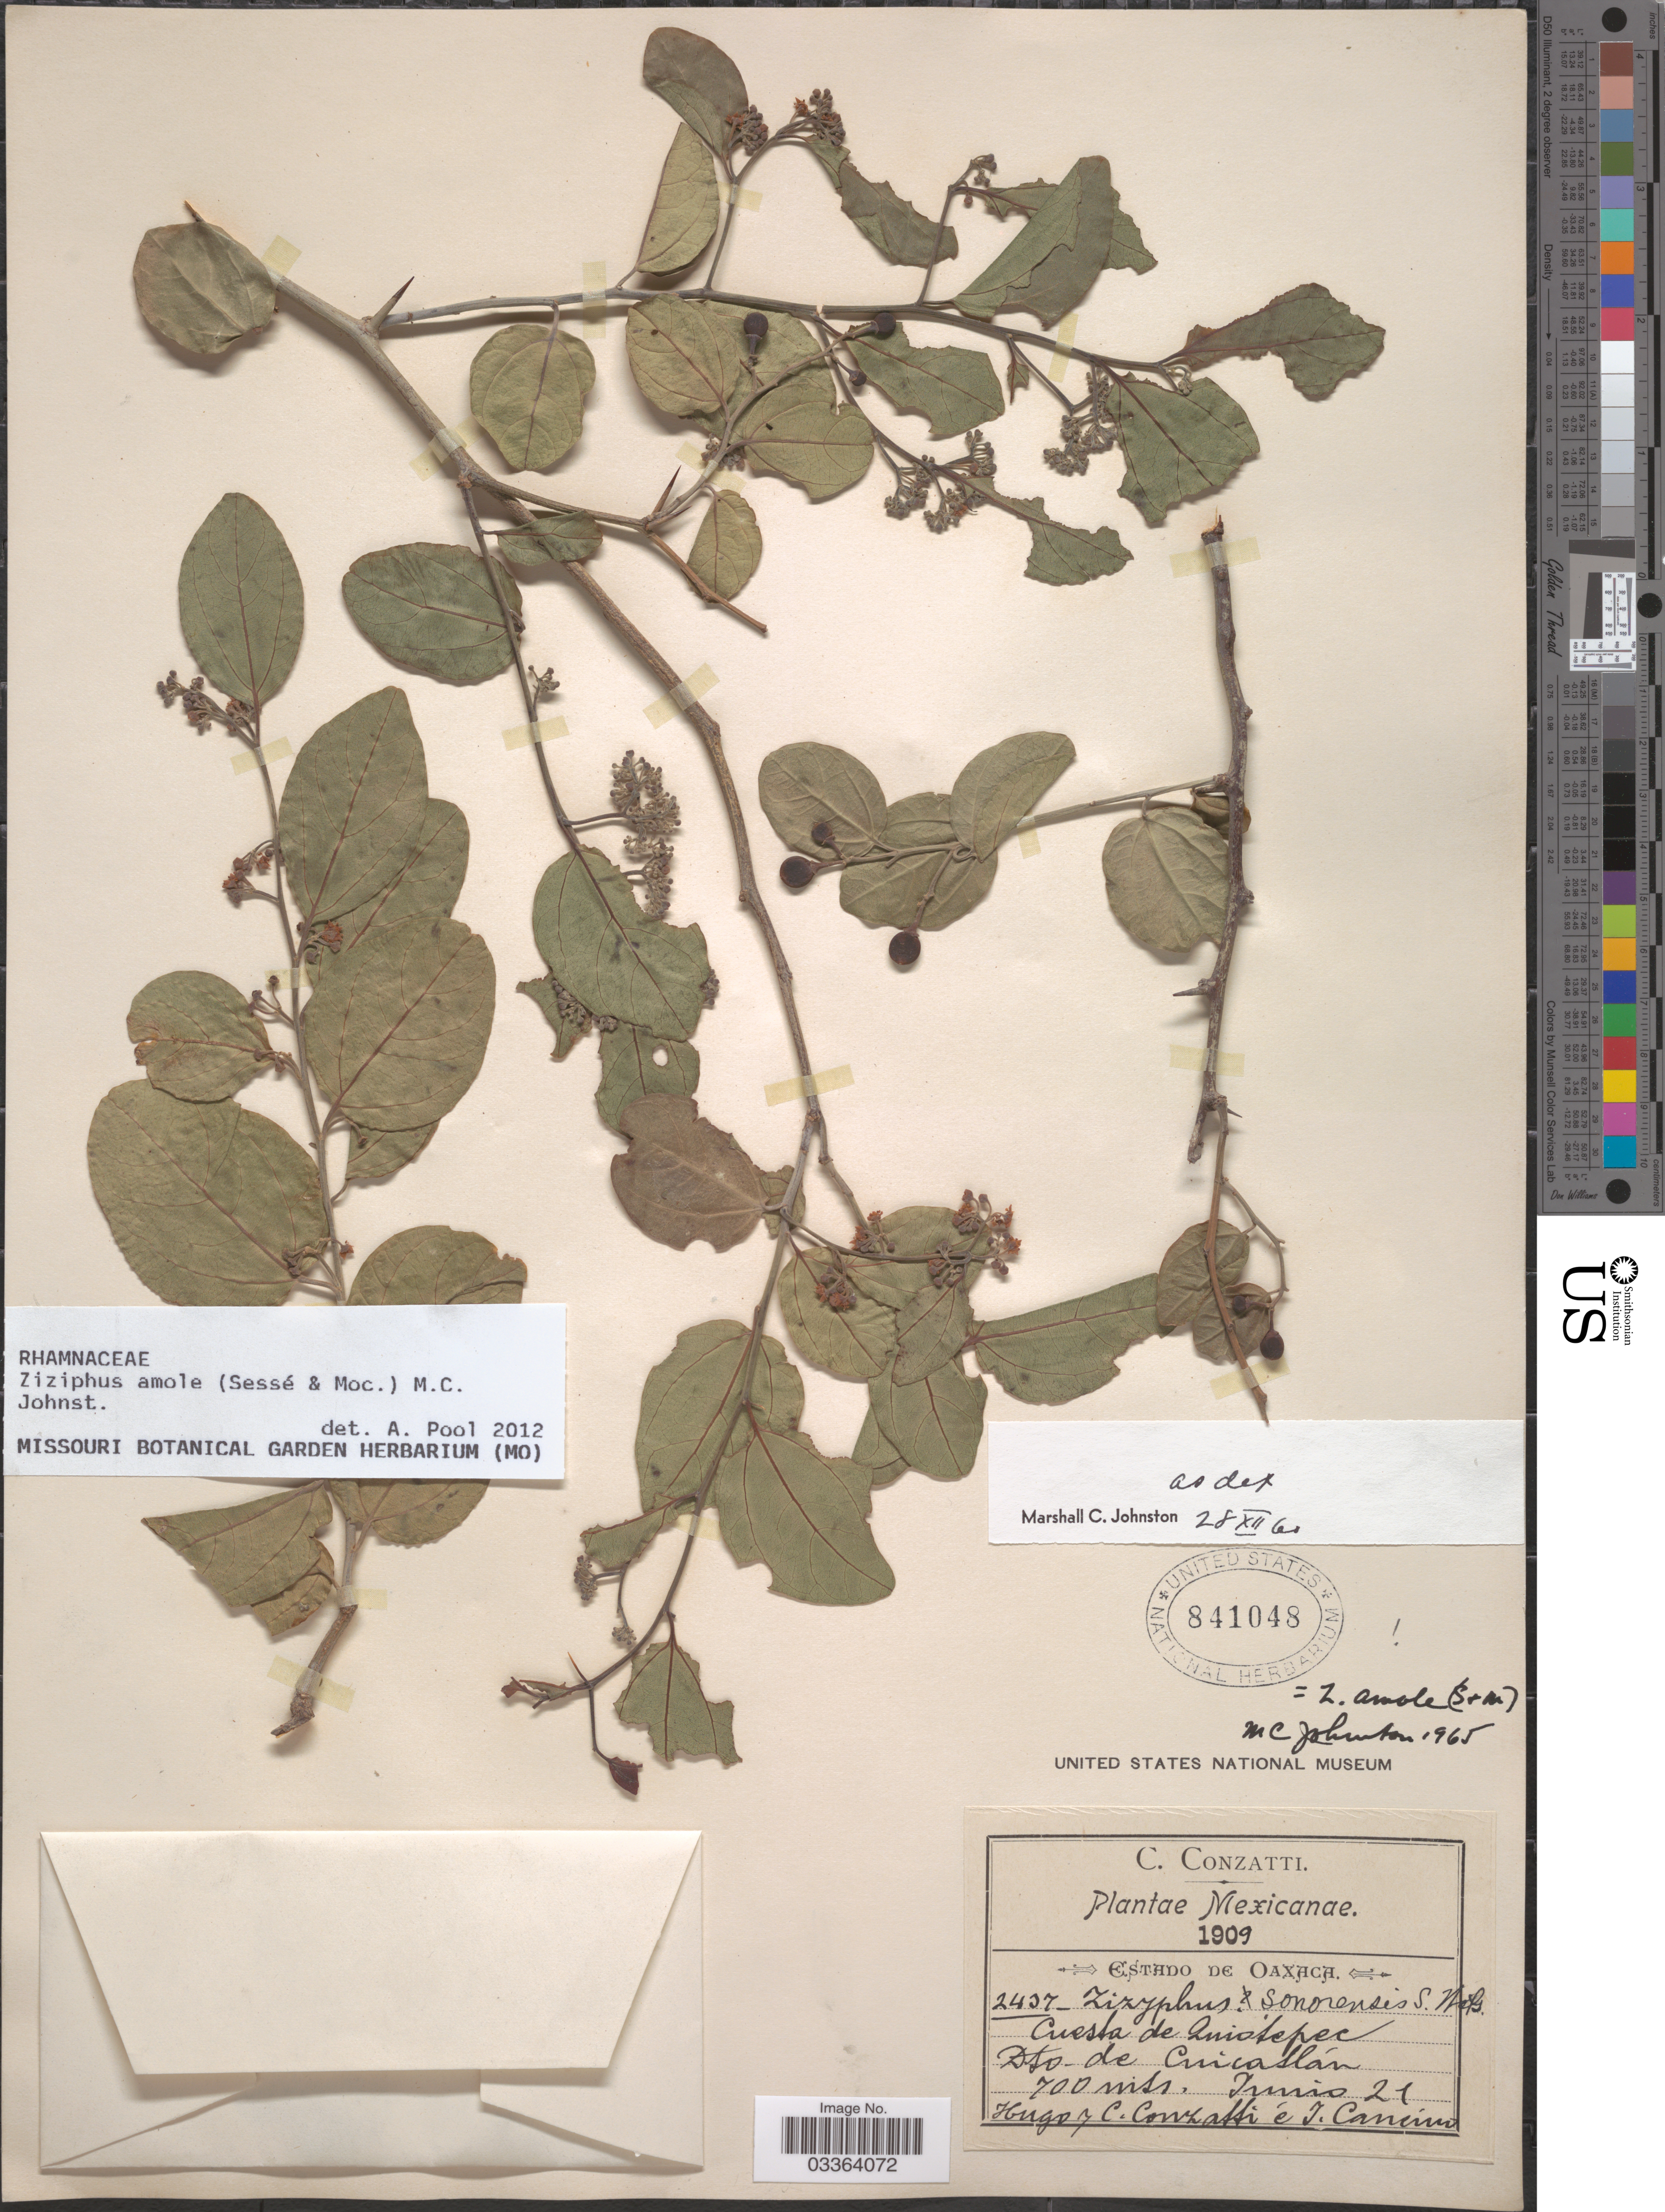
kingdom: Plantae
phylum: Tracheophyta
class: Magnoliopsida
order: Rosales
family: Rhamnaceae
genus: Sarcomphalus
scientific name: Sarcomphalus amole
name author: (Sessé & Moc.) Hauenschild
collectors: H. Conzatti, C. Conzatti & Caucino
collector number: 2437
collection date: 1909-06-21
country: Mexico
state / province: Oaxaca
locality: Cuesta de Quiotepec, Dto. de Cuicatlán.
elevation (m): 700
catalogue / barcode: US 841048